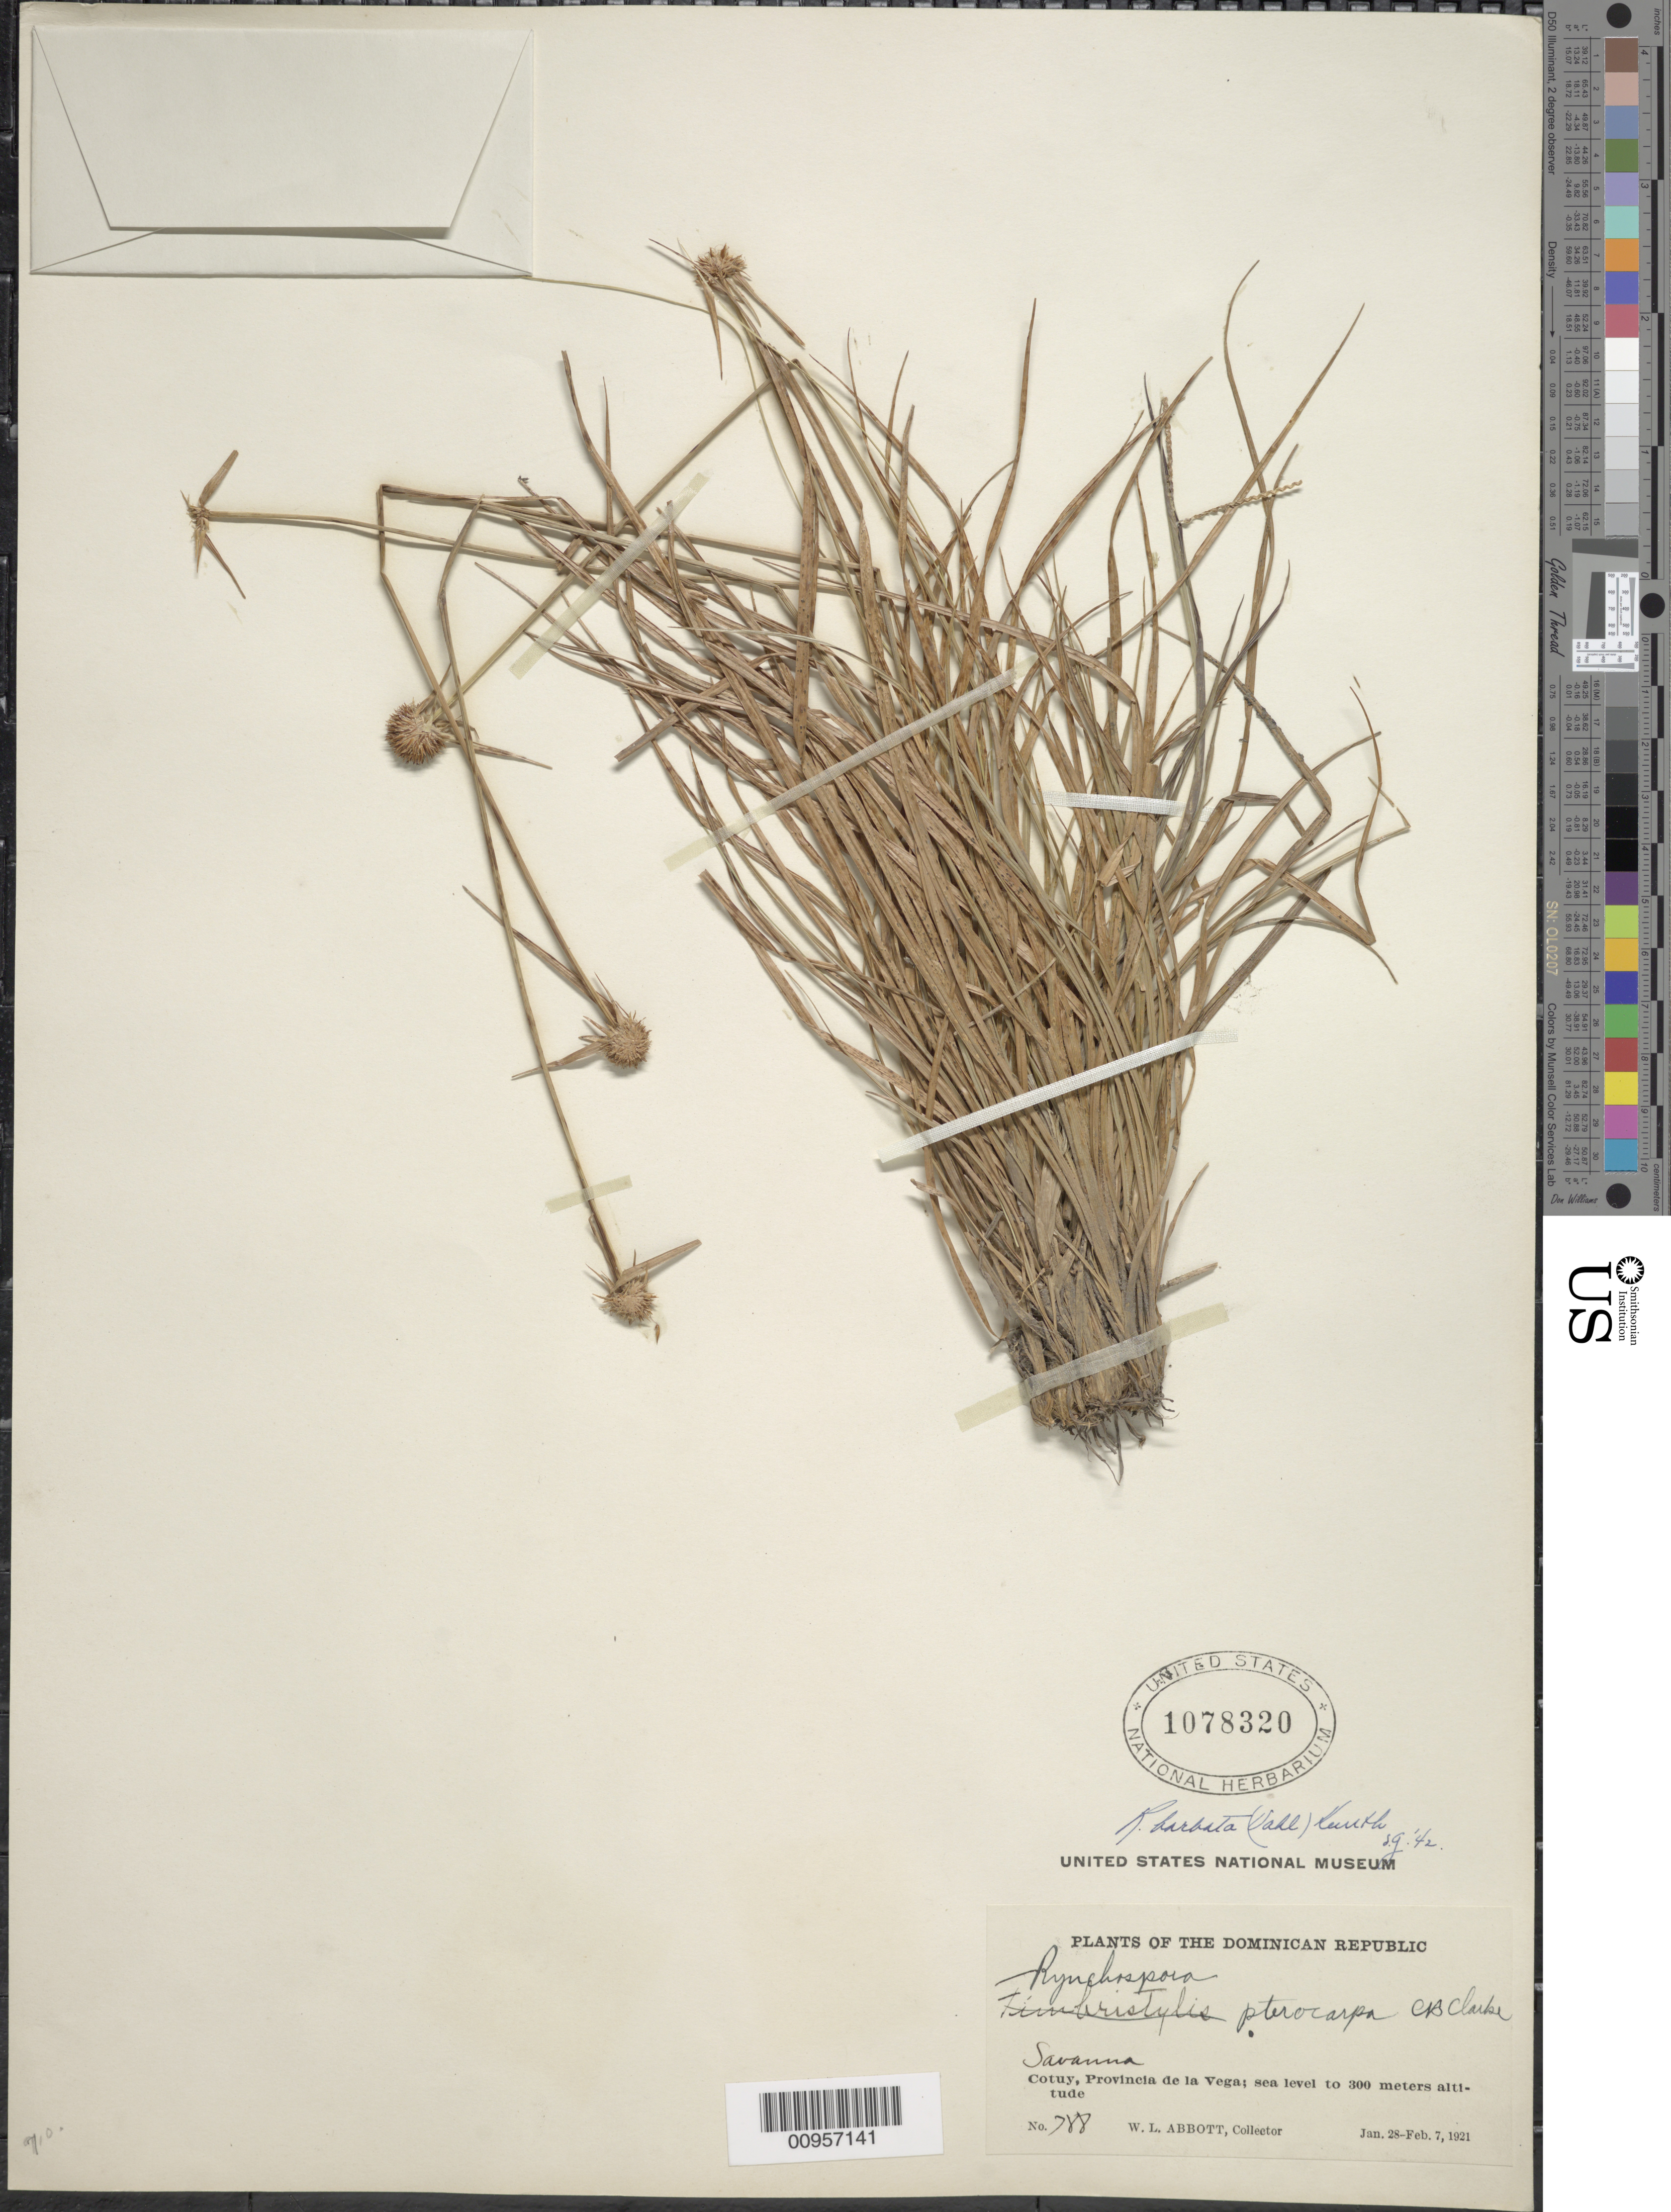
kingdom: Plantae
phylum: Tracheophyta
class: Liliopsida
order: Poales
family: Cyperaceae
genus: Rhynchospora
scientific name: Rhynchospora barbata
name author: (Vahl) Kunth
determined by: Alves, K.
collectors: W. L. Abbott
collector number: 788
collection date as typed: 28 Jan 1921 to 07 Feb 1921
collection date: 1921-01-28/1921-02-07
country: Dominican Republic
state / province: La Vega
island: Hispaniola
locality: Cotuy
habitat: Savanna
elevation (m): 0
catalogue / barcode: US 1078320